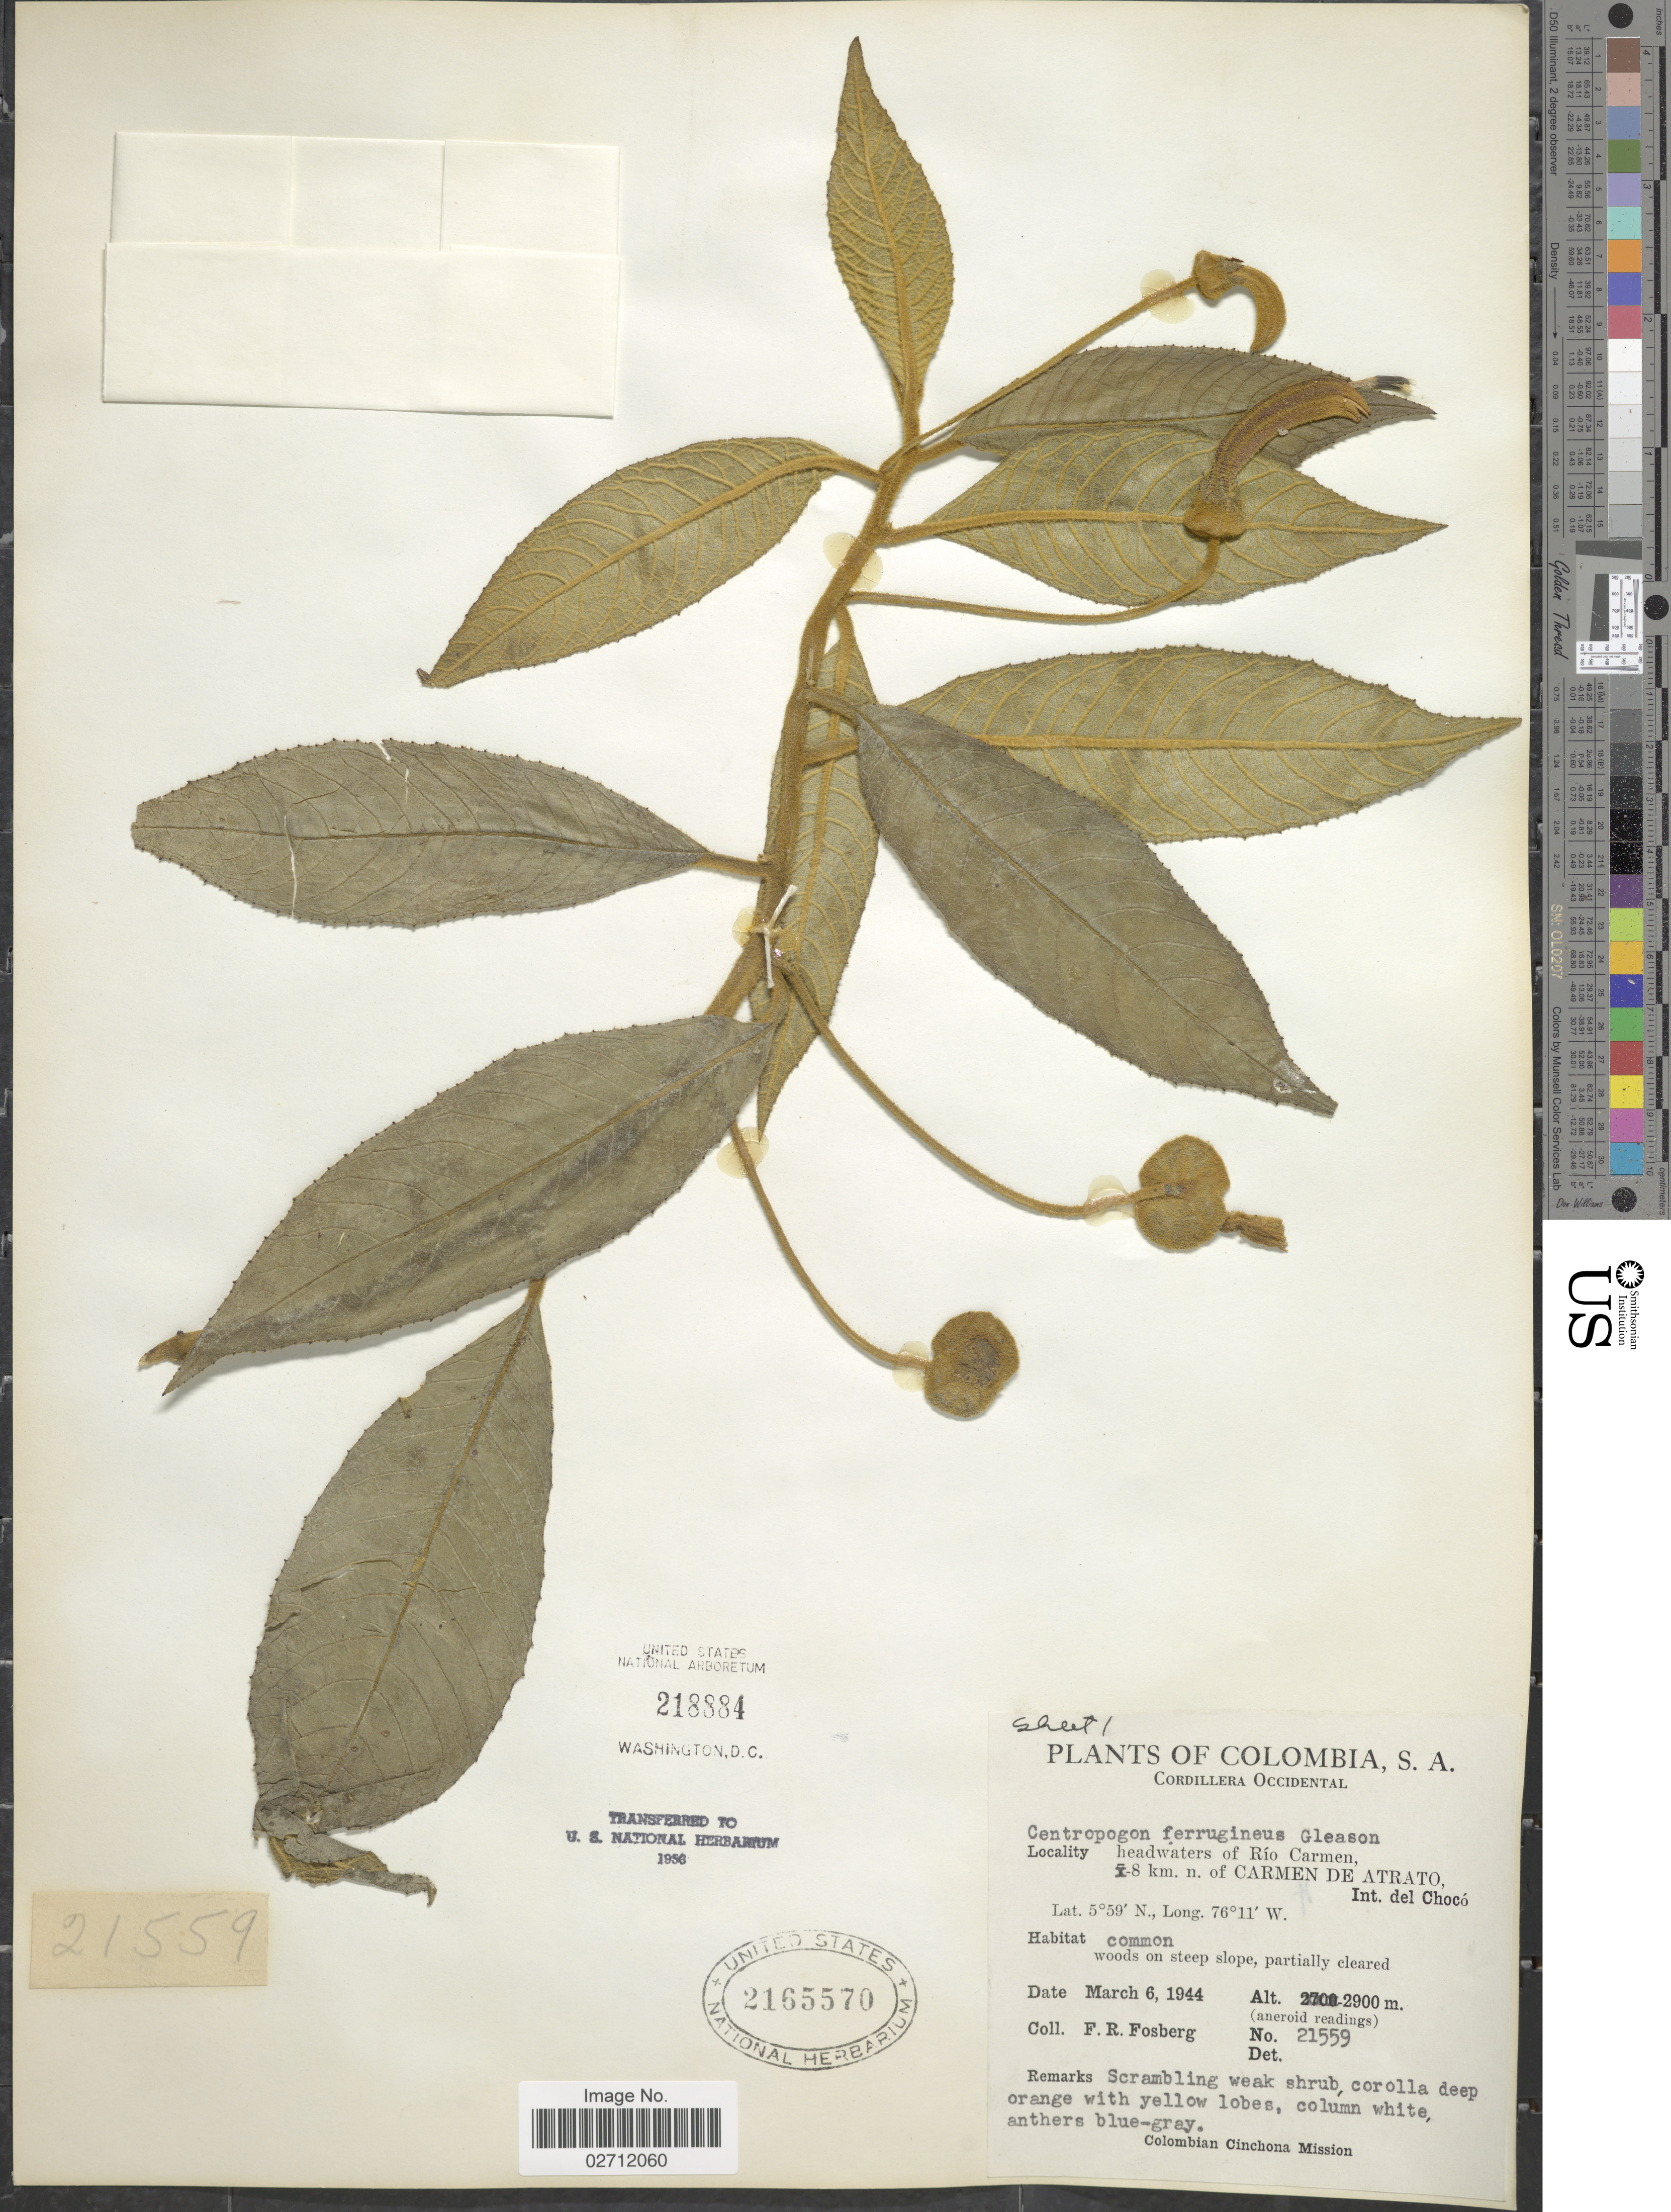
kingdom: Plantae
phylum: Tracheophyta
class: Magnoliopsida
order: Asterales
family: Campanulaceae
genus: Centropogon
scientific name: Centropogon ferrugineus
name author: (L. f.) Gleason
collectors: F. R. Fosberg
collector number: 21559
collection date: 1944-03-06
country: Colombia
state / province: Chocó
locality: Cordillera Occidental, headwaters of Rio Carmen, 8 km. n. of Carmen de Atrato, Int. del Choco, woods on steep slope.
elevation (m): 2900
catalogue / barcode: US 2165570